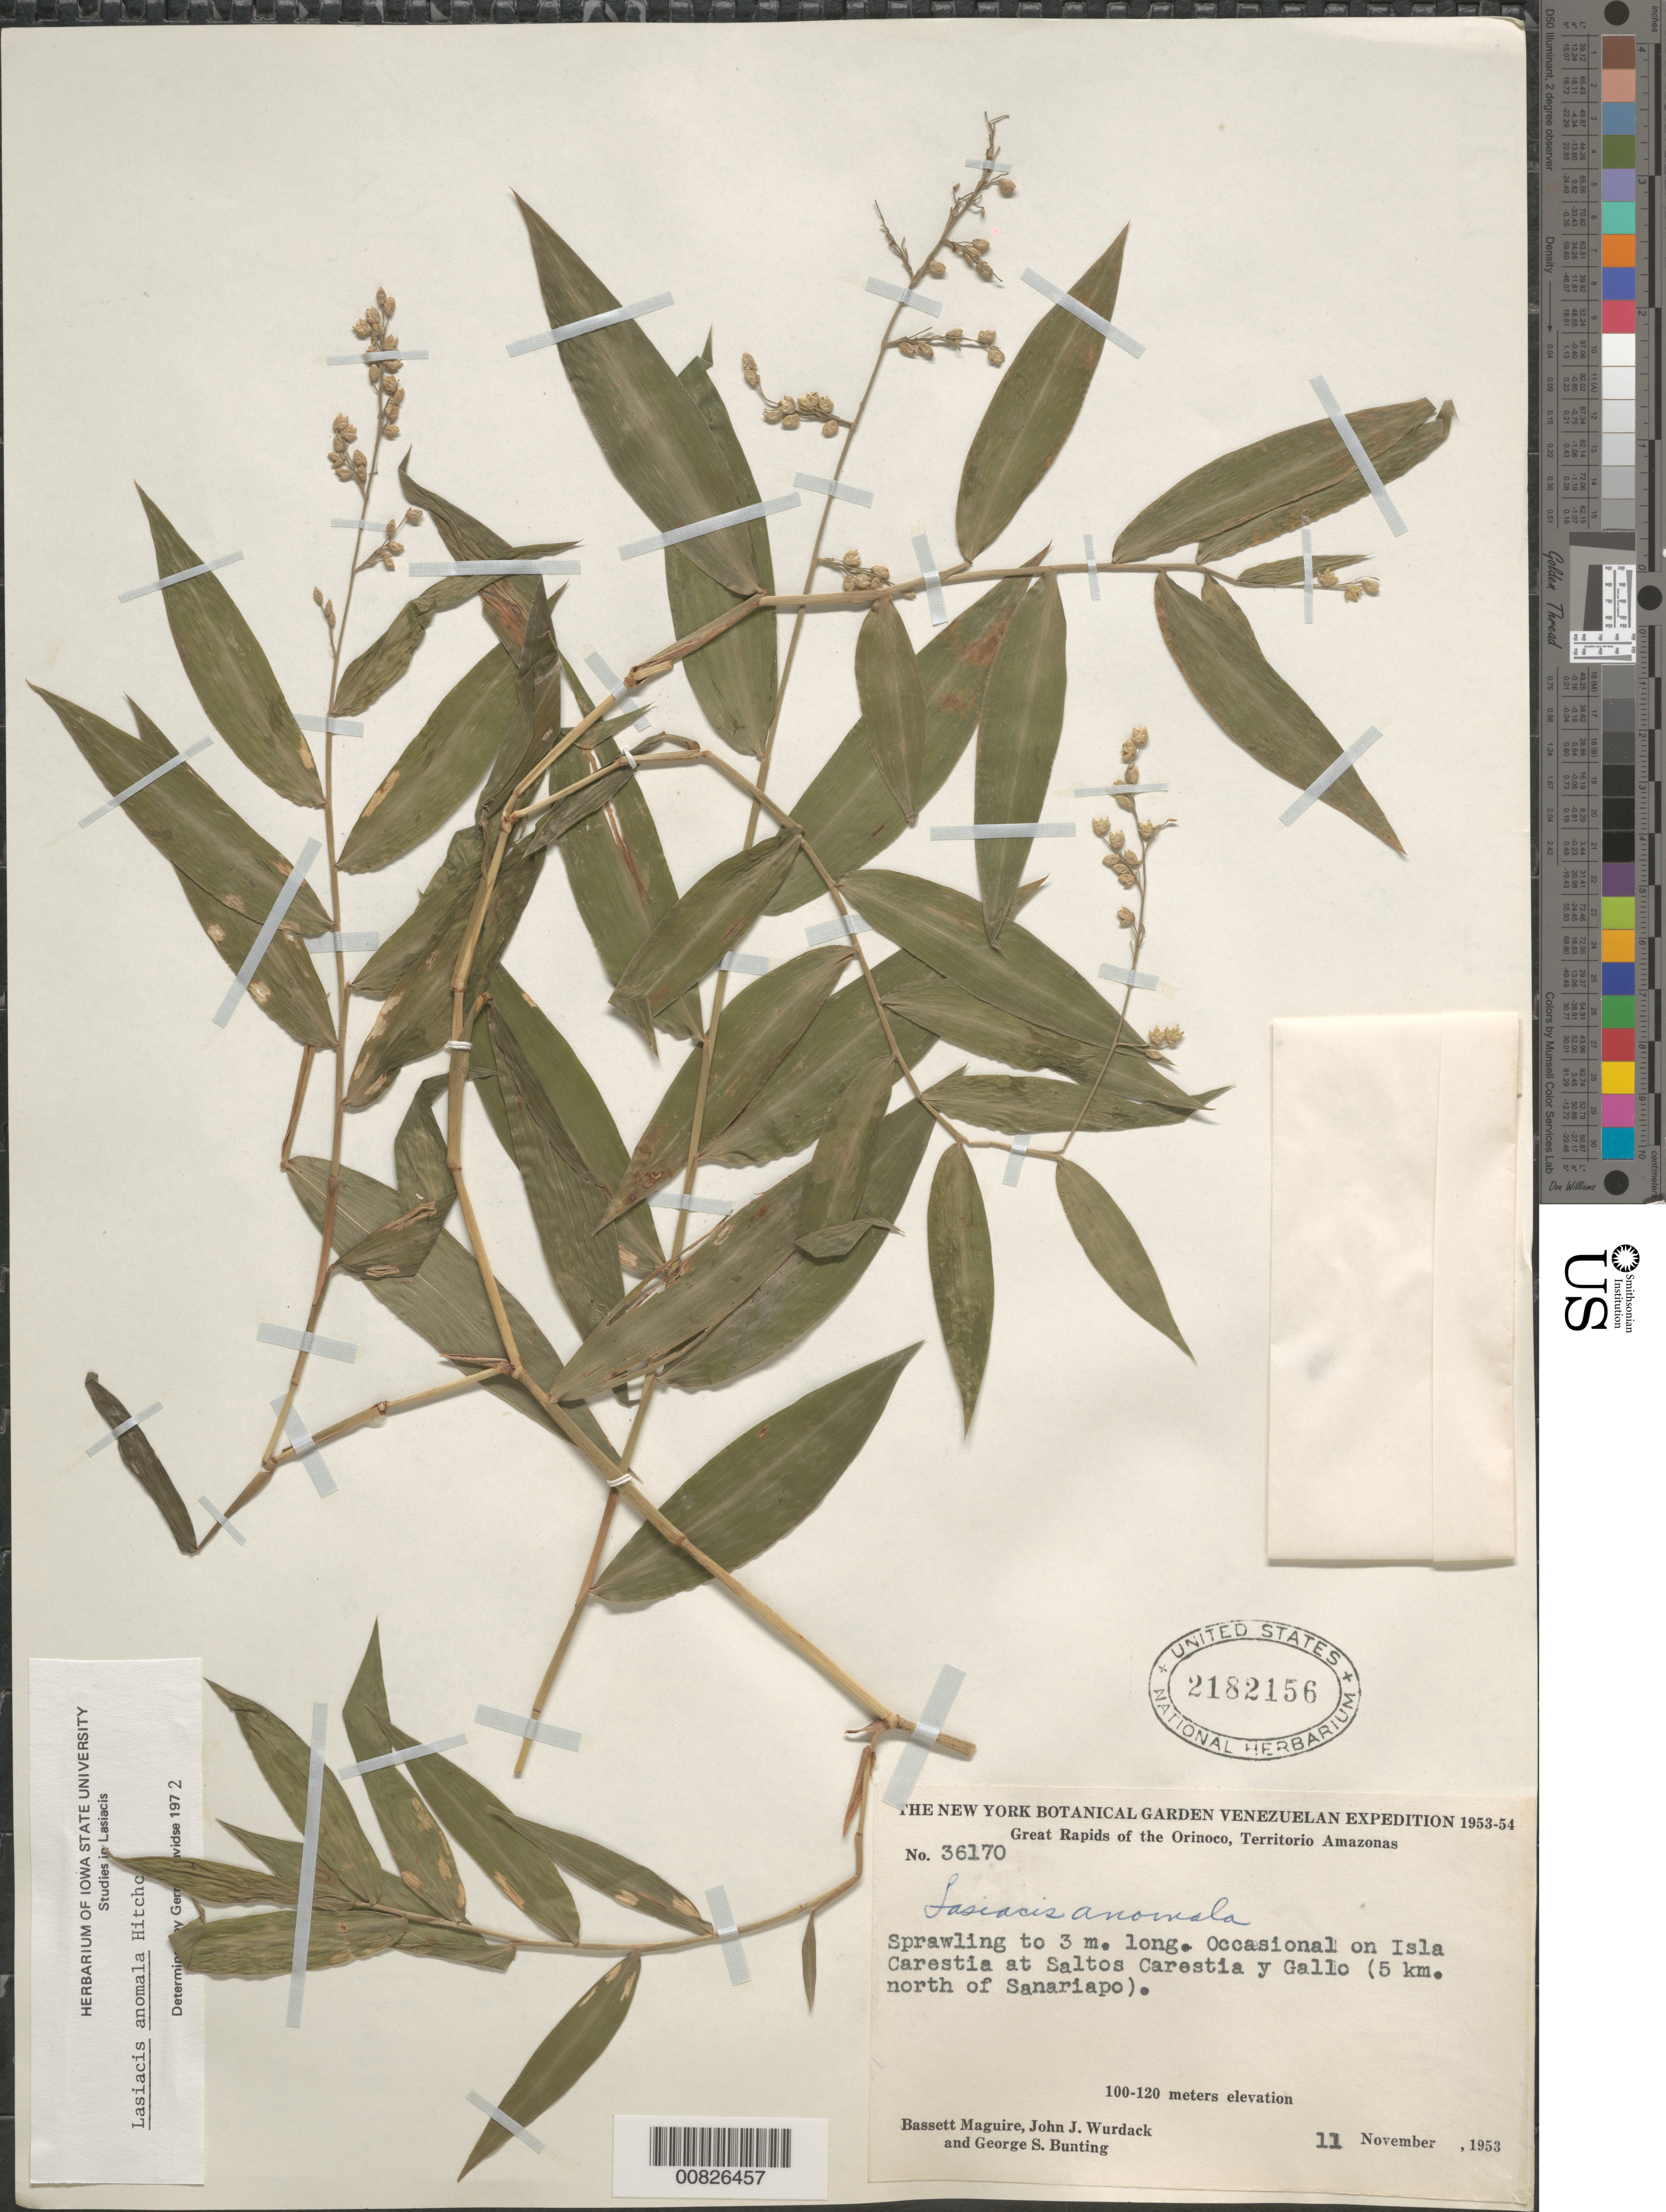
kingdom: Plantae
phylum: Tracheophyta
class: Liliopsida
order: Poales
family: Poaceae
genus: Lasiacis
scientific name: Lasiacis anomala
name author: Hitchc.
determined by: Davidse, Gerrit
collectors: B. Maguire, J. J. Wurdack & G. S. Bunting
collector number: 36170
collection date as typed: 11-Nov-53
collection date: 1953-11-11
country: Venezuela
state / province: Amazonas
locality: Orinoco R., Isla Carestia at Santos Carestia y Gallo, 5 km N of Sanriapo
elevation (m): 100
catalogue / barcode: US 2182156